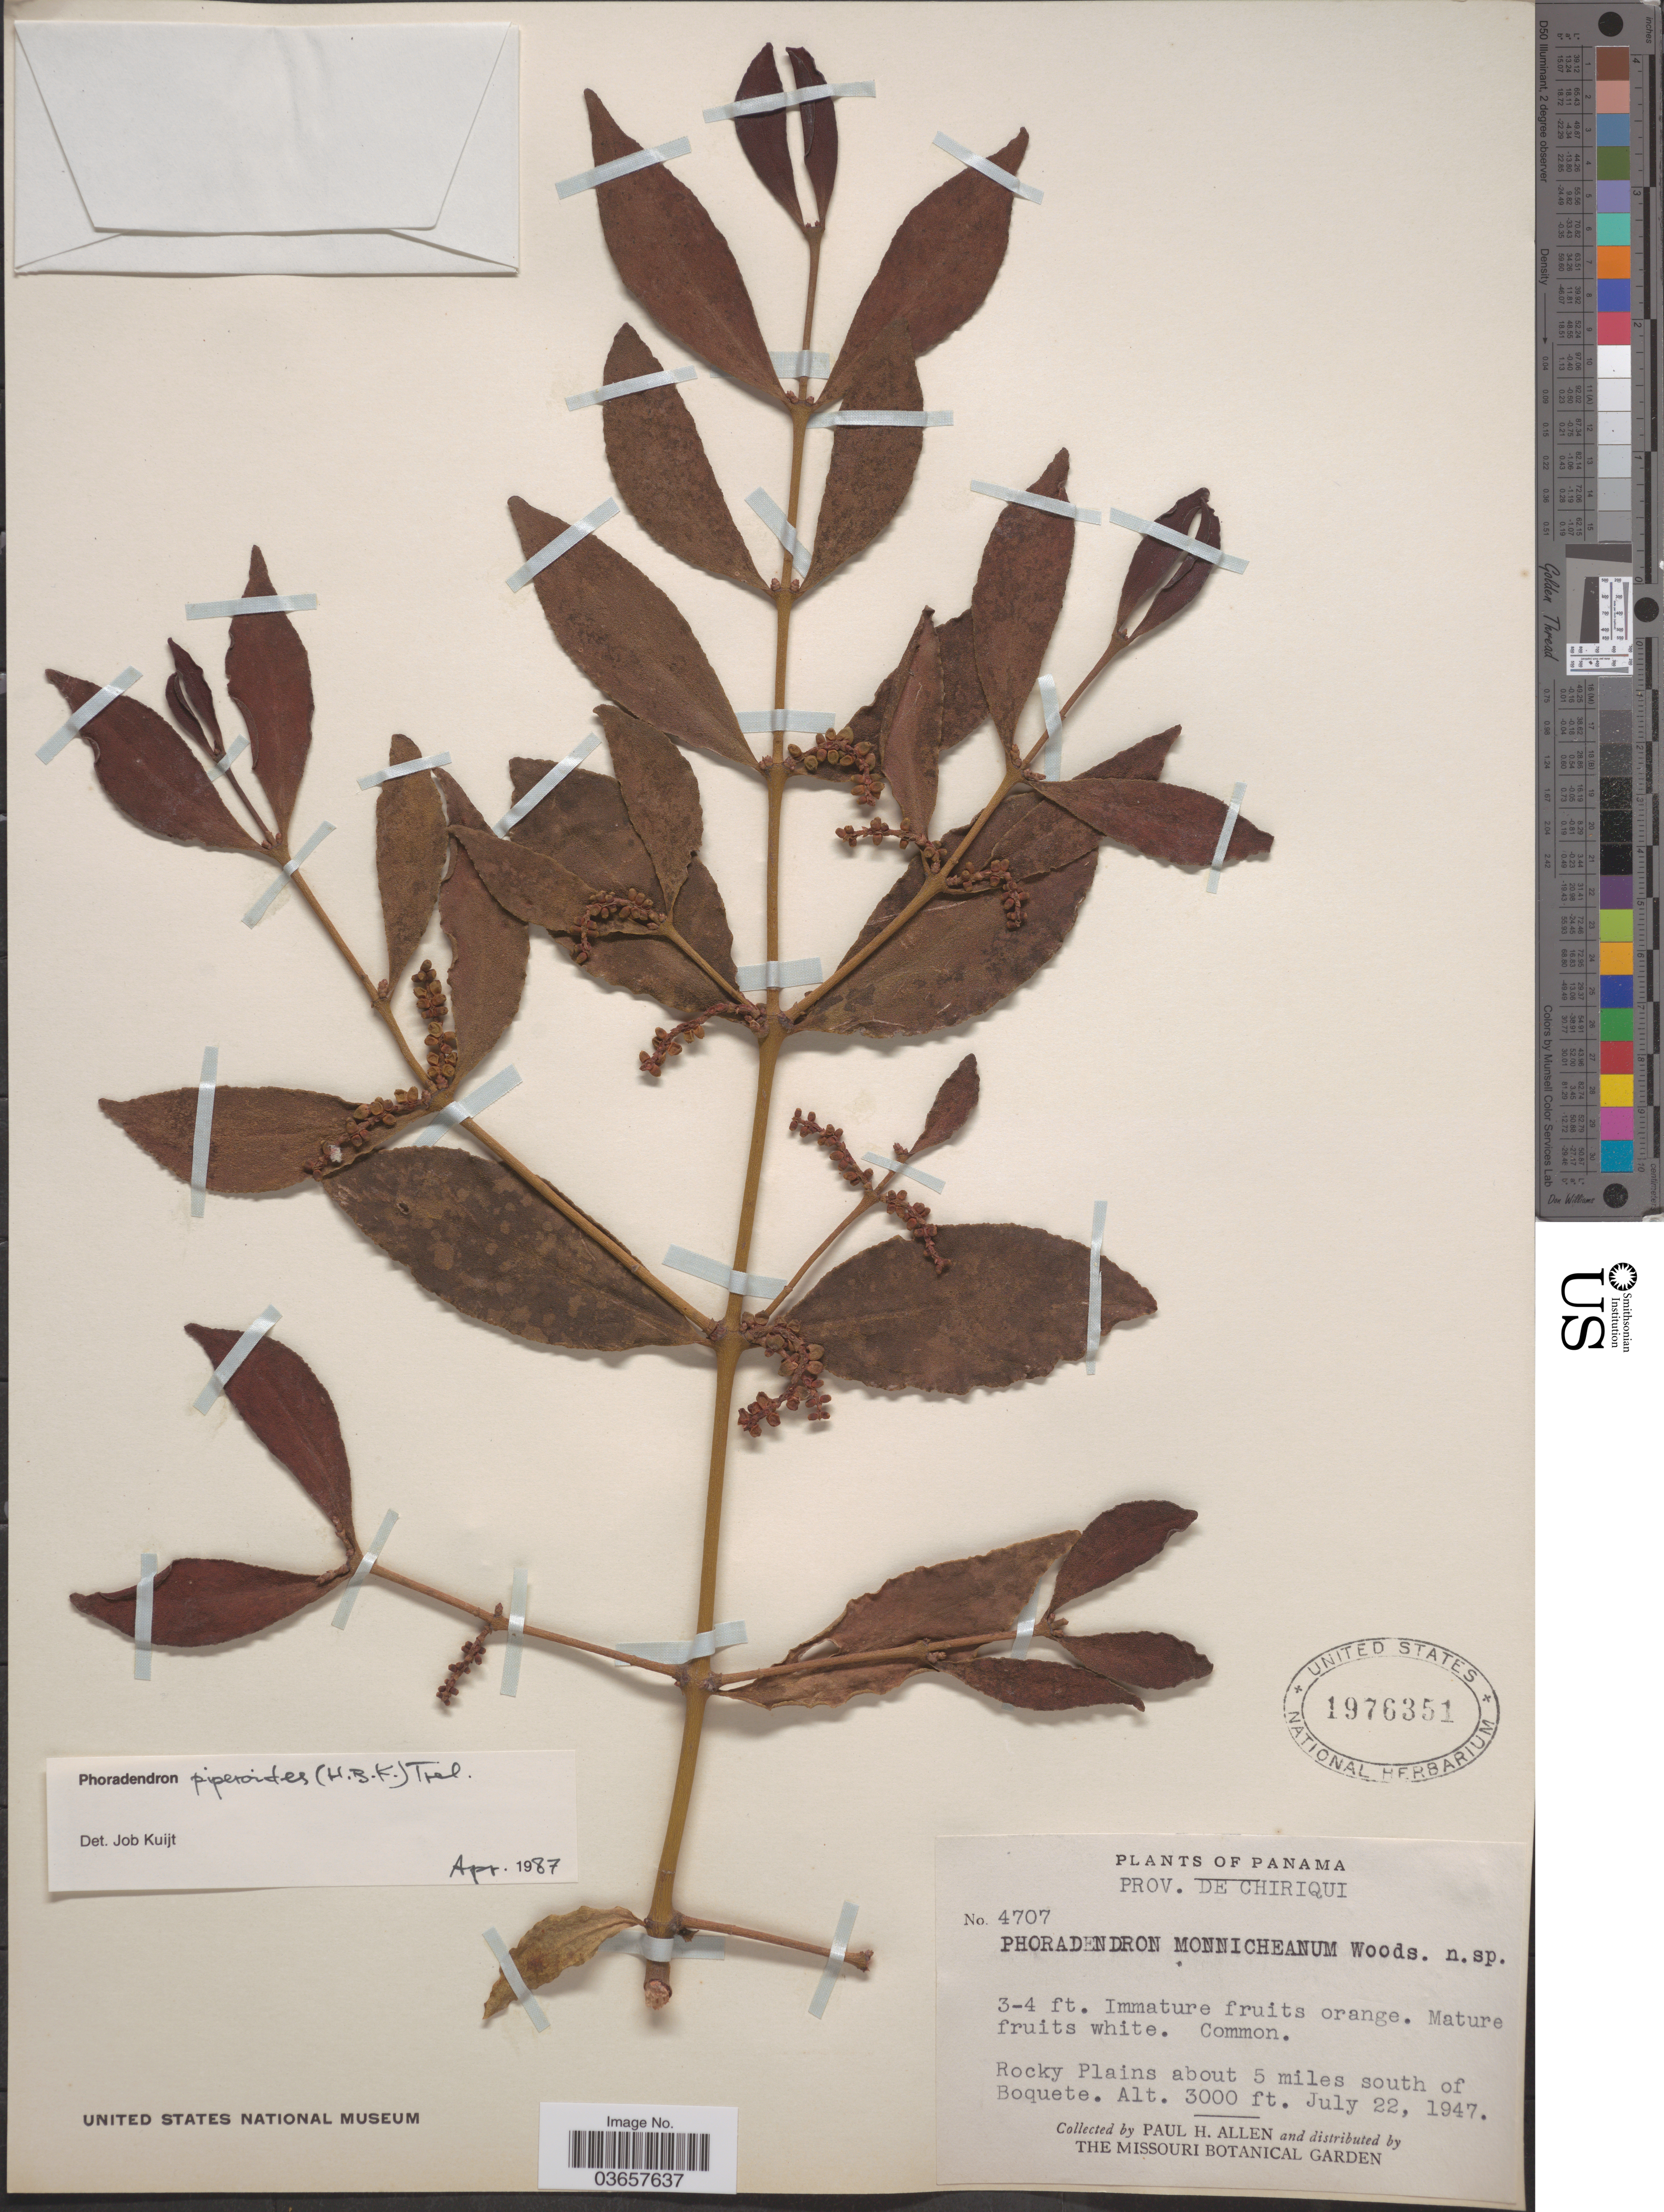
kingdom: Plantae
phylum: Tracheophyta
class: Magnoliopsida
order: Santalales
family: Viscaceae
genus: Phoradendron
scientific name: Phoradendron piperoides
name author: (Kunth) Trel.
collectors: P. H. Allen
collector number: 4707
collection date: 1947-07-22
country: Panama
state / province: Chiriqui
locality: Rocky Plains about 5 miles south of Boquete.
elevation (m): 914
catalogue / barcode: US 1976351